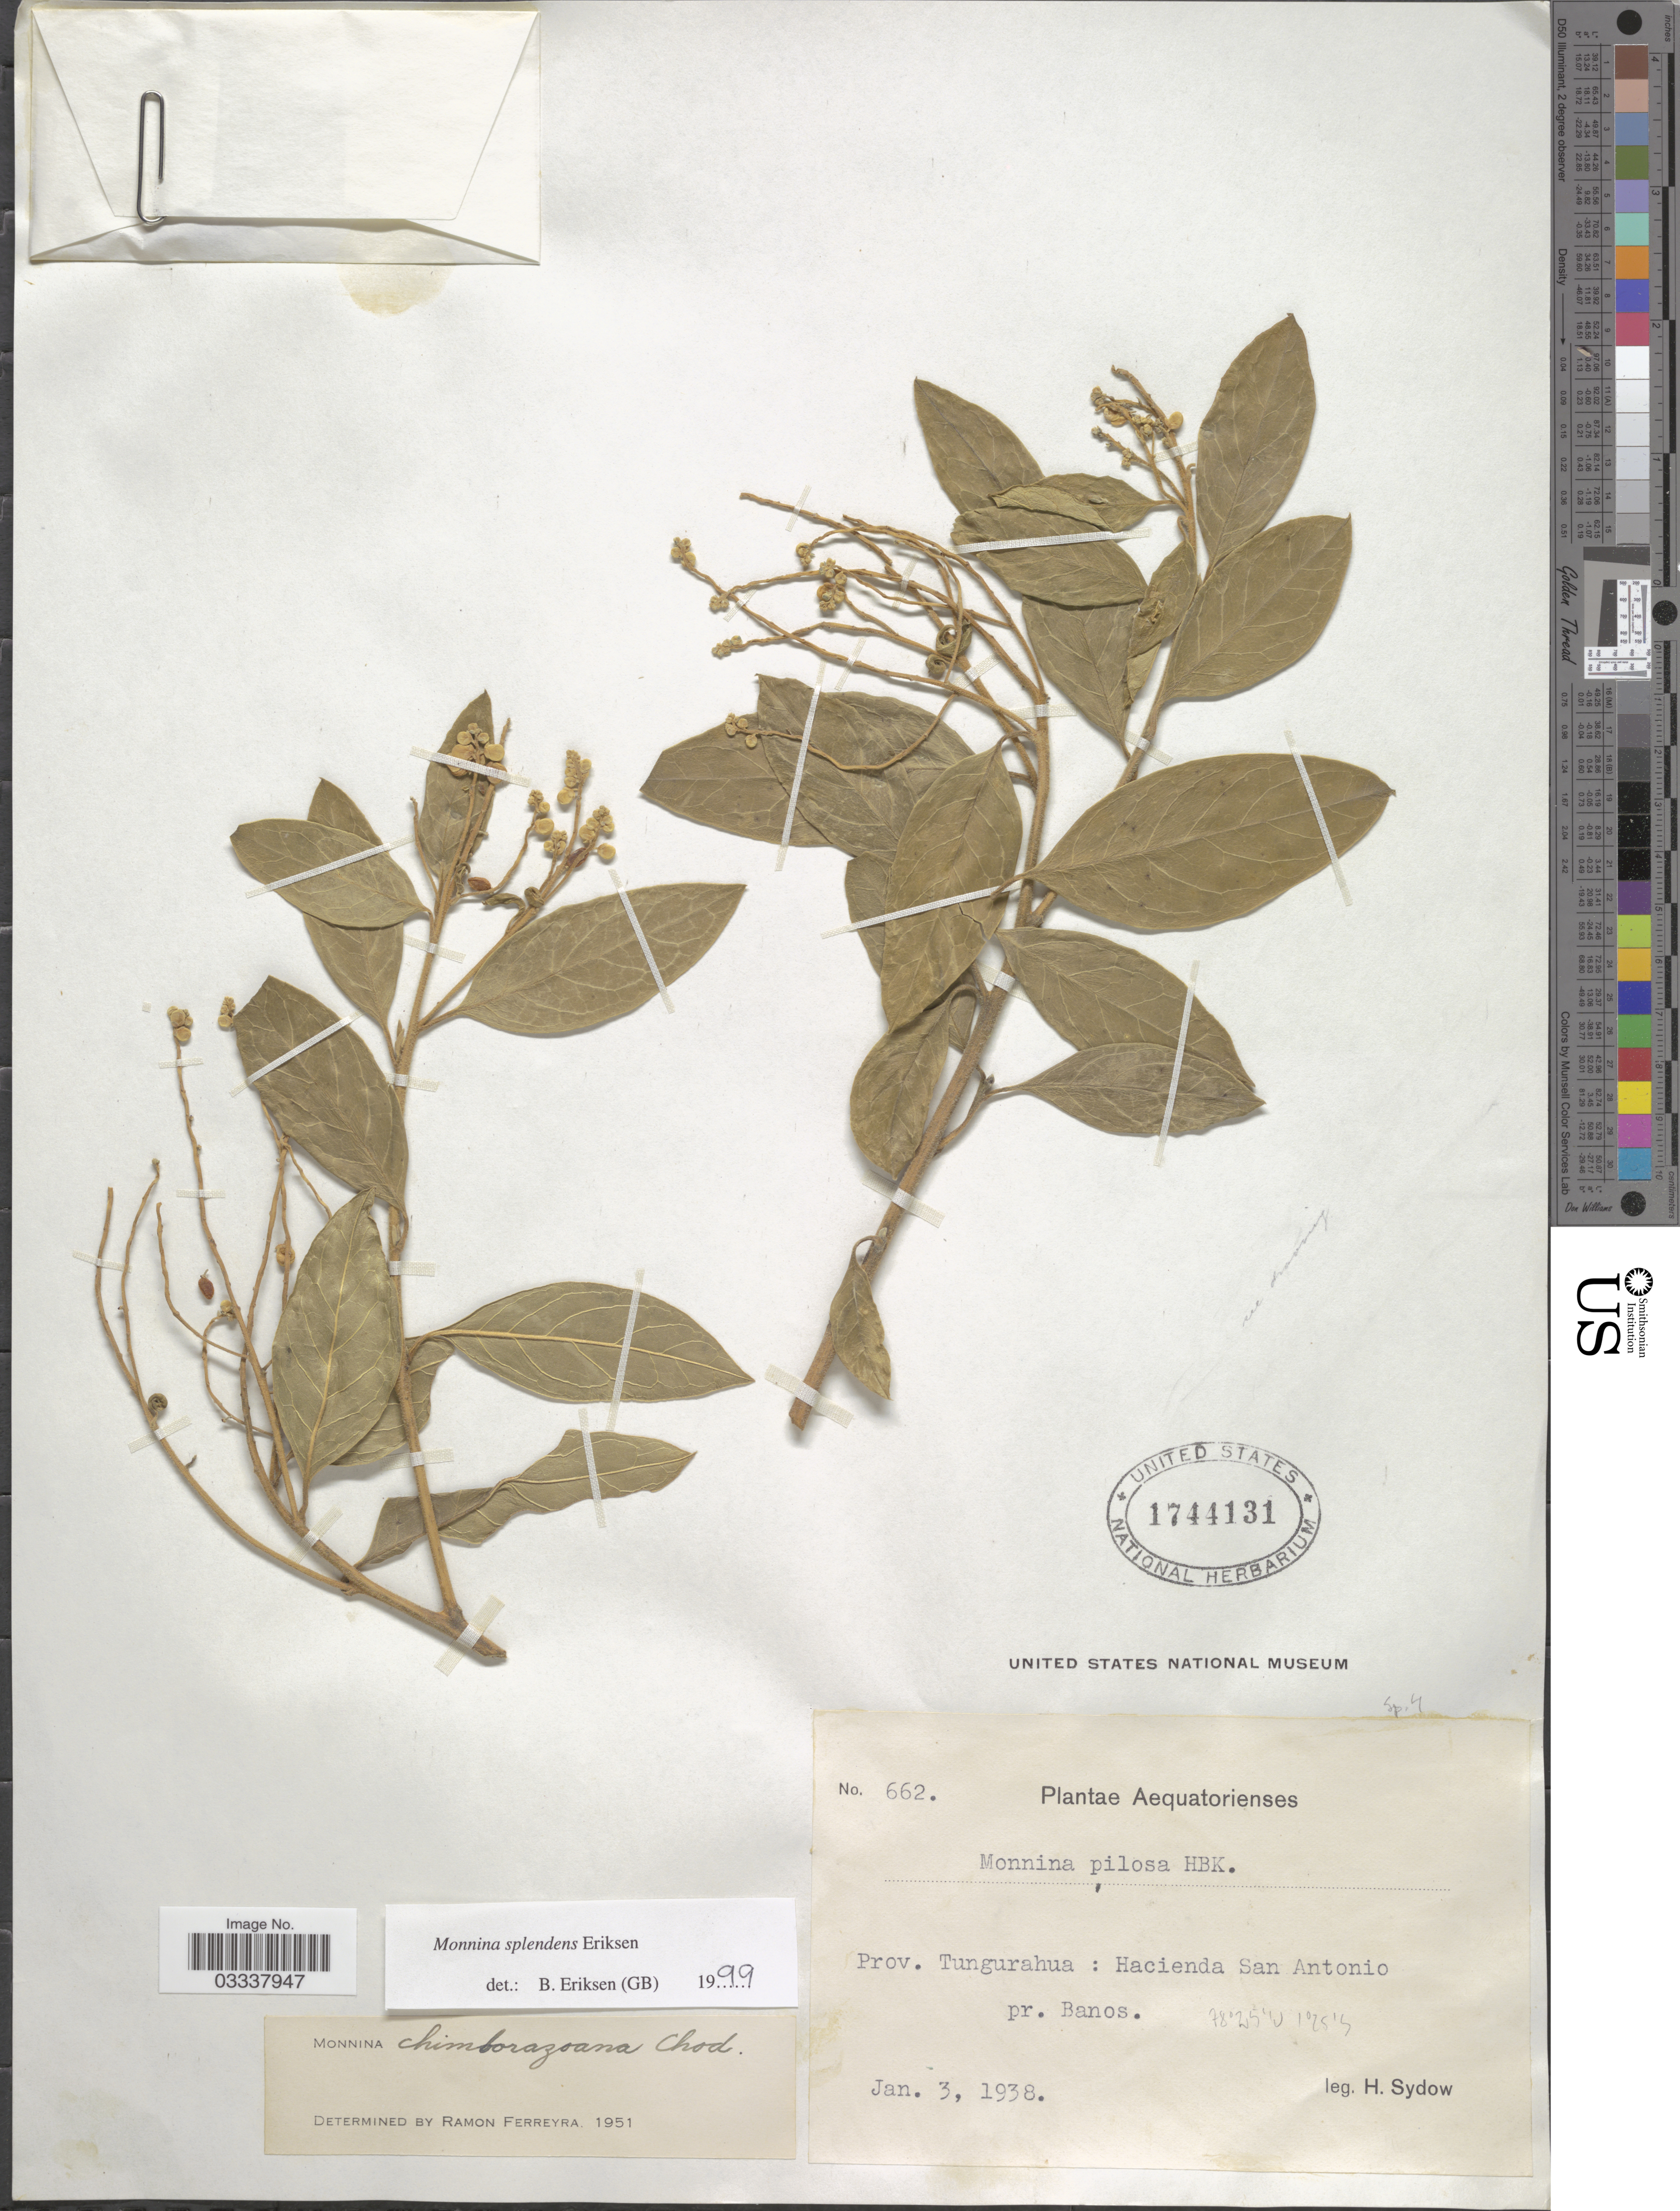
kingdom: Plantae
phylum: Tracheophyta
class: Magnoliopsida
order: Fabales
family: Polygalaceae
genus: Monnina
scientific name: Monnina splendens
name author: B. Eriksen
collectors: H. Sydow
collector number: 662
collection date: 1938-01-03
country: Ecuador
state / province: Tungurahua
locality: Hacienda San Antonio pr. Banos.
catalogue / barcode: US 1744131